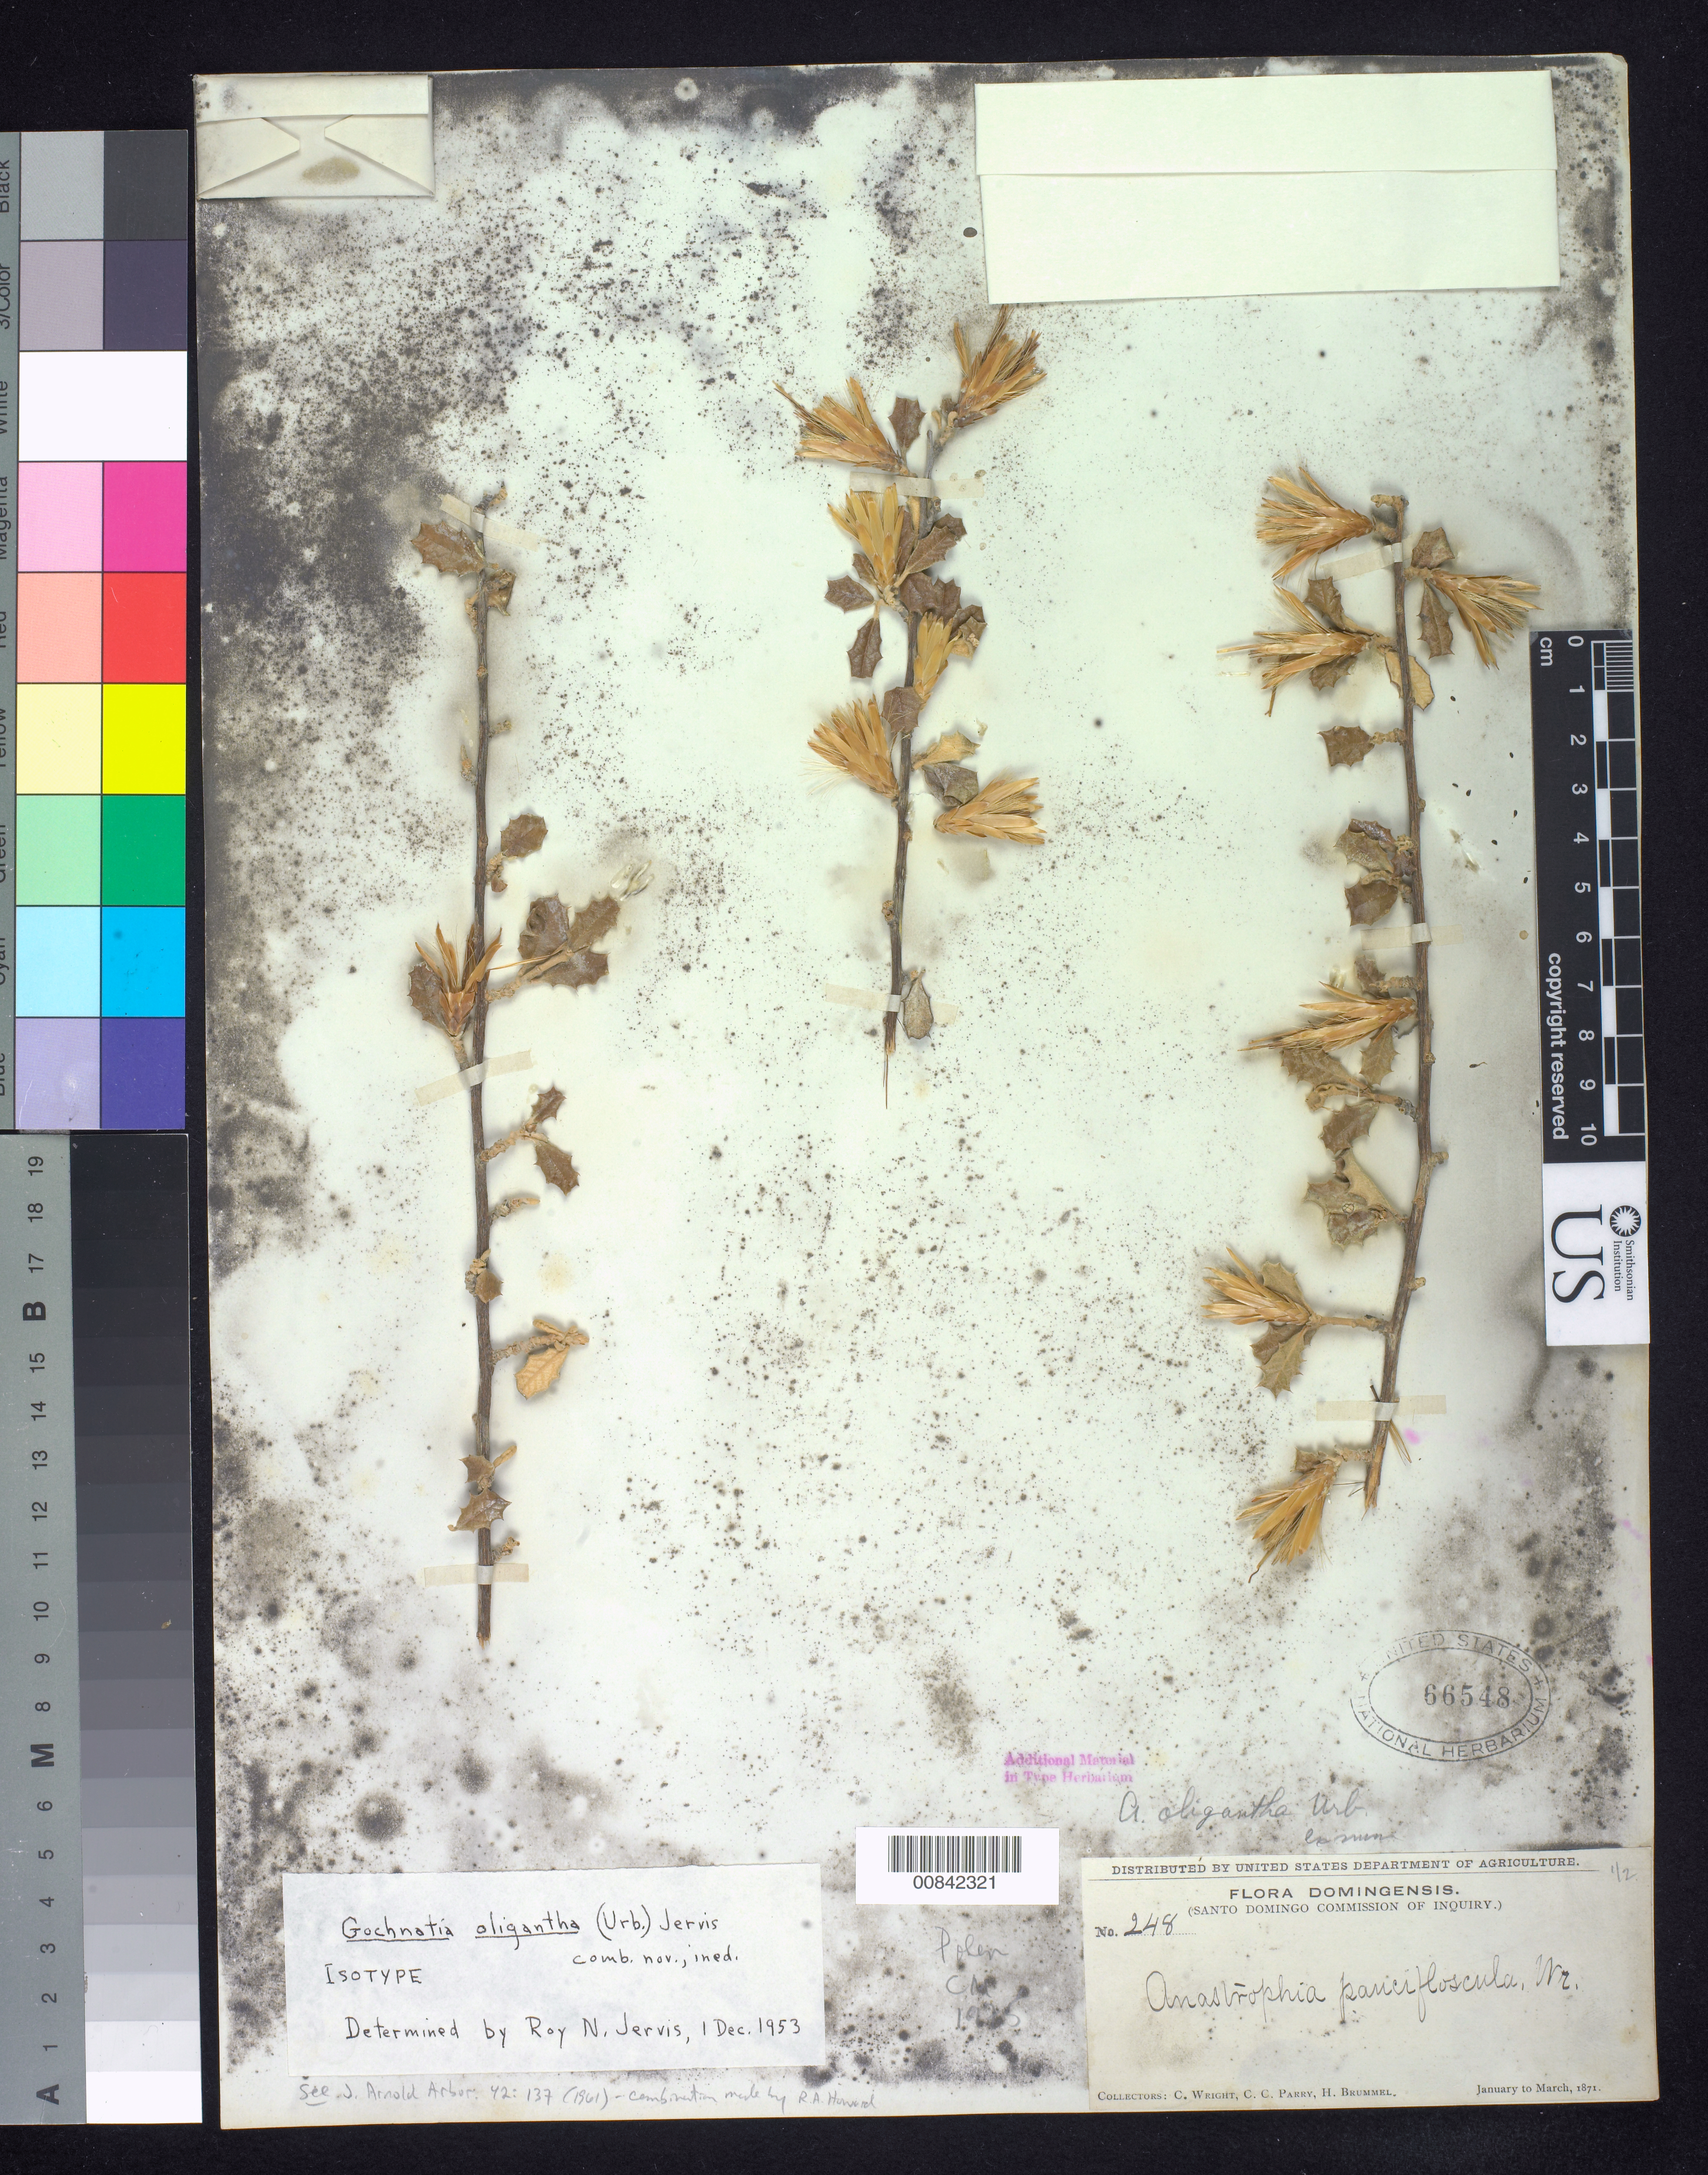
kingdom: Plantae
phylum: Tracheophyta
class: Magnoliopsida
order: Asterales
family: Asteraceae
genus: Anastraphia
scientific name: Anastraphia oligantha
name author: Urb.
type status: Isotype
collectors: C. Wright, C. C. Parry & H. Brummel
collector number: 248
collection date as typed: Jan 1871 to -- Mar 1871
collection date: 1871-01/1871-03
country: Dominican Republic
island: Hispaniola Island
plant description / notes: Currently accepted name as cited by Howard, J. Arnold Arbor. 42: 137 (1961) & by Cabrera, Revista Mus. La Plata (n.s.), Bot. 12(66): 48 (1971).; Possibly also a paratype or syntype of Anastraphia pauciflosculosa C. Wright ex Hitchc., Annual Rep. Missouri Bot. Gard. 4: 102 (1893).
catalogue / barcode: US 66548